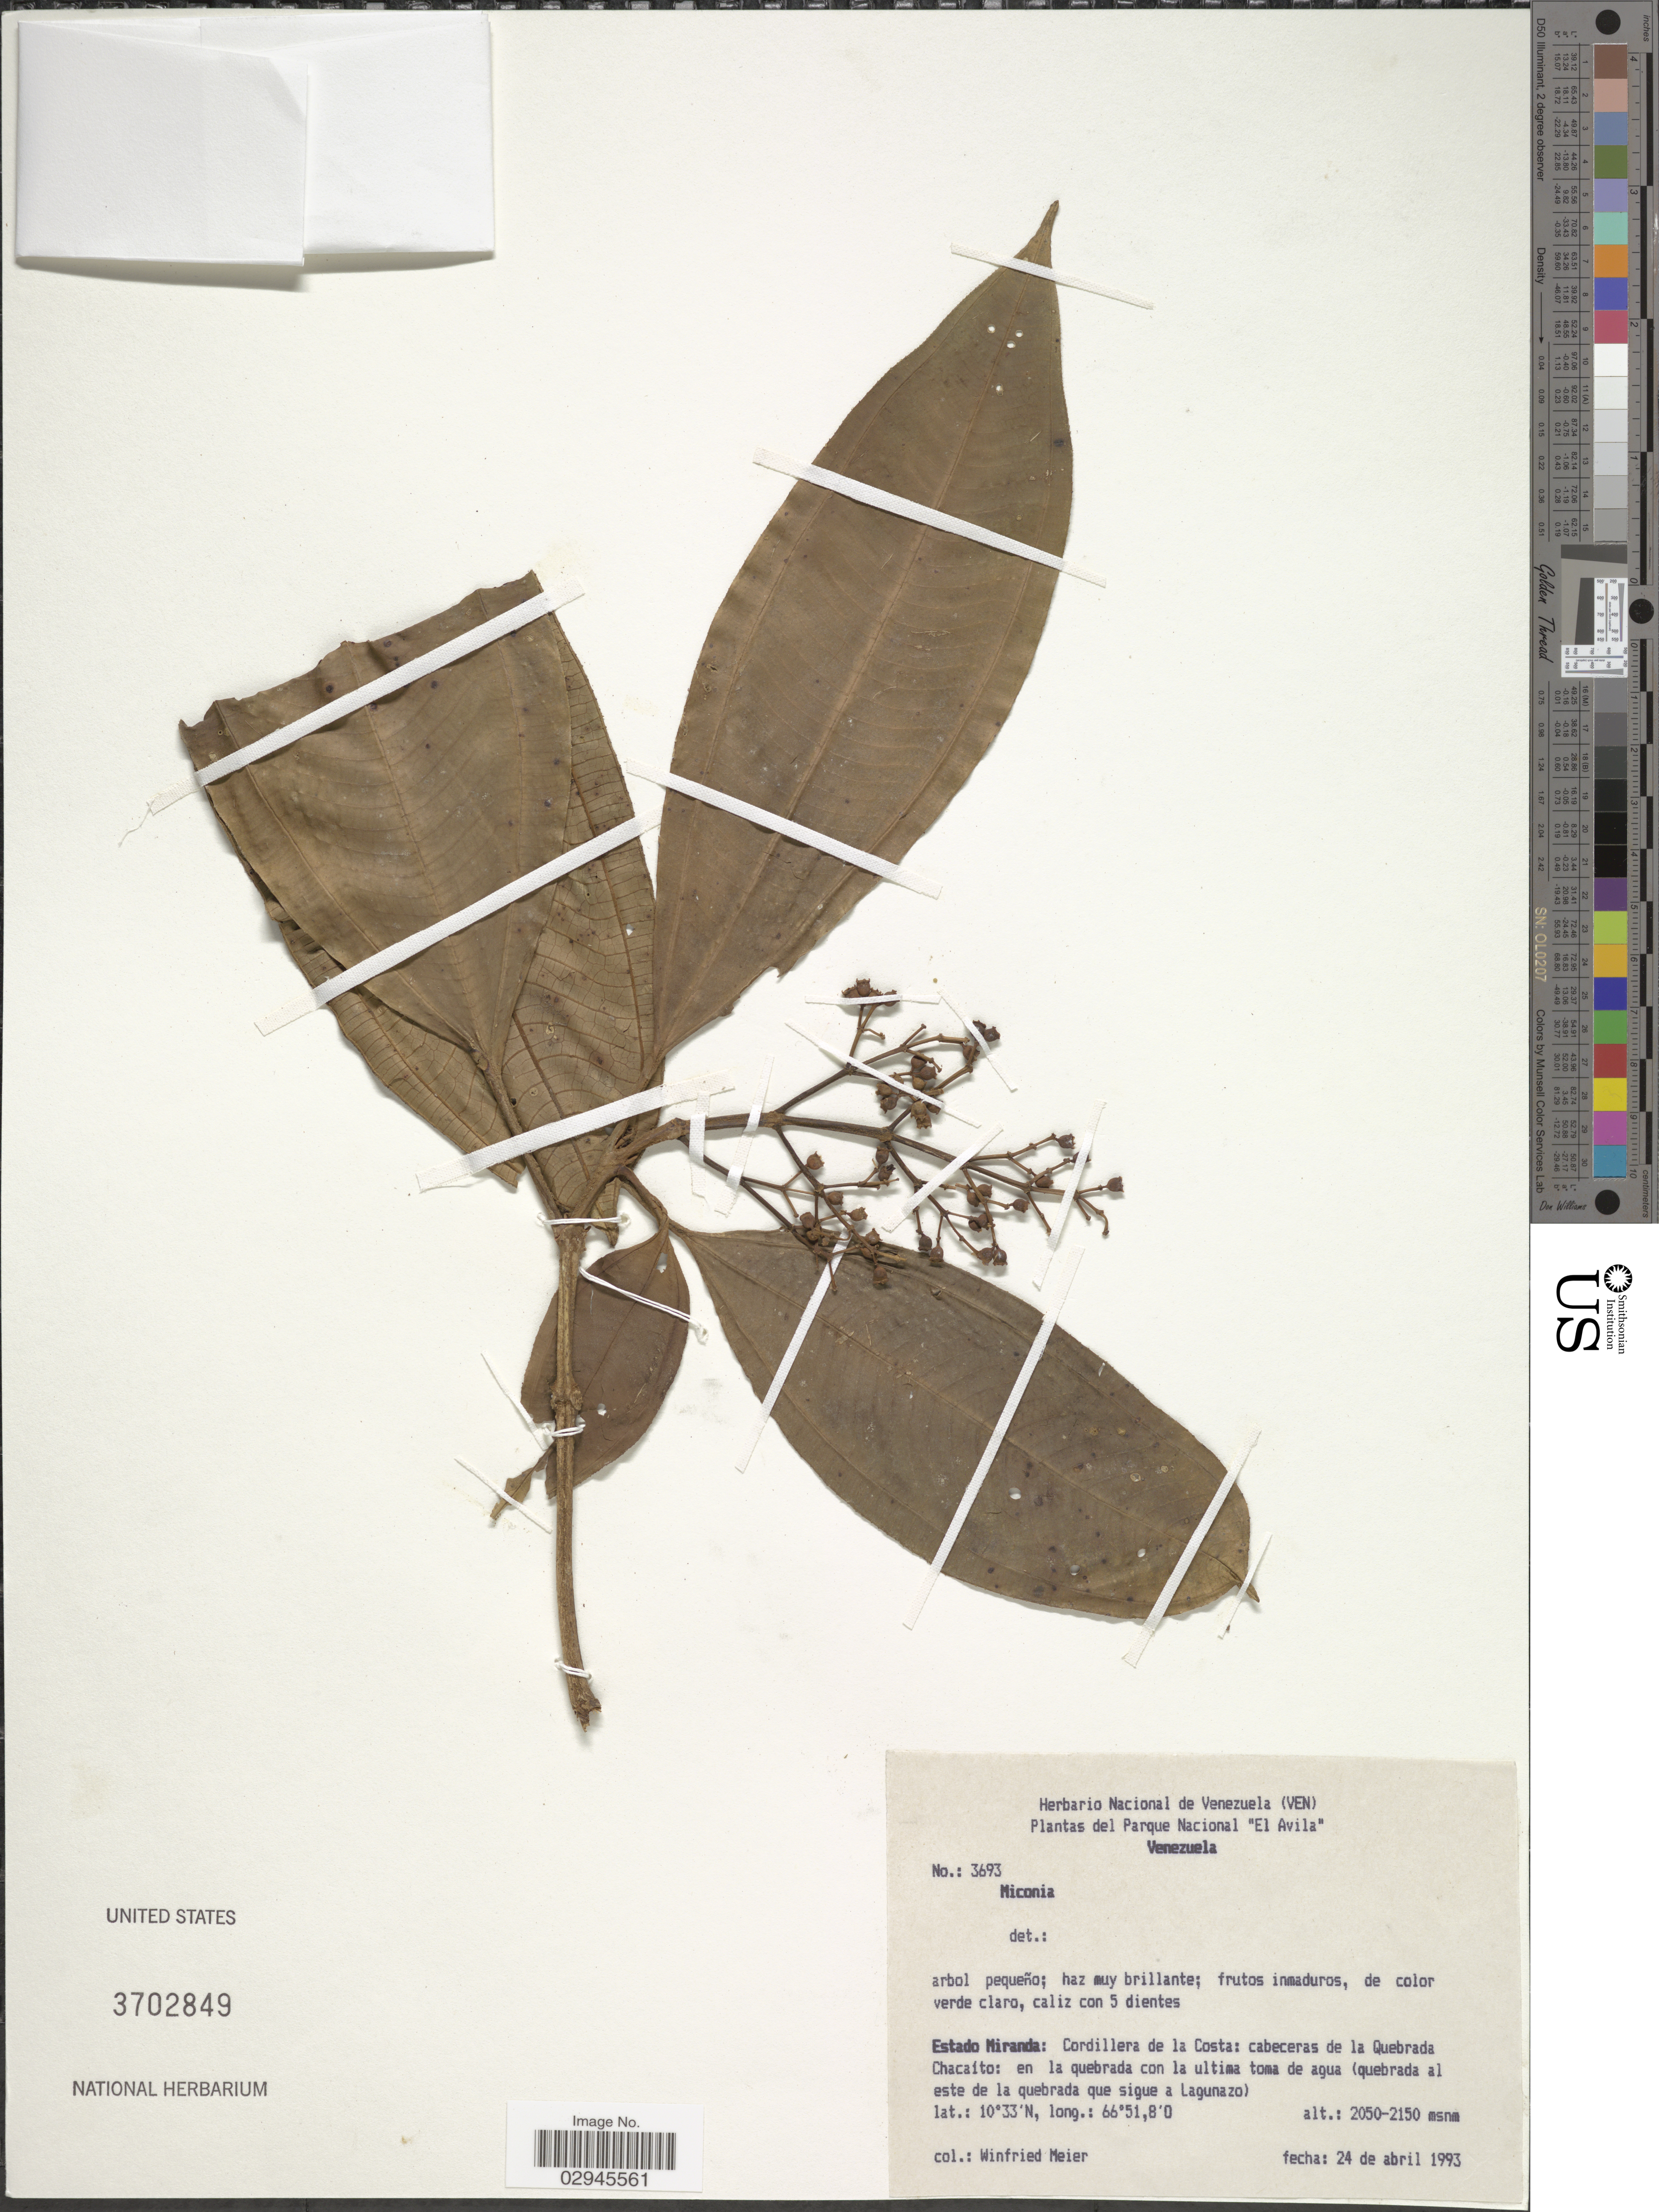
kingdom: Plantae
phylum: Tracheophyta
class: Magnoliopsida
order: Myrtales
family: Melastomataceae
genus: Miconia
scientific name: Miconia sp.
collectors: W. Meier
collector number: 3693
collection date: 1993-04-24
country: Venezuela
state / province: Miranda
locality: Cordillera de la Costa: cabeceras de la Quebrada Chacaíto: en la quebrada con la ultima toma de agua (quebrada al este de la quebrada que sigue a Lagunazo).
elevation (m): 2050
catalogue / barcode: US 3702849